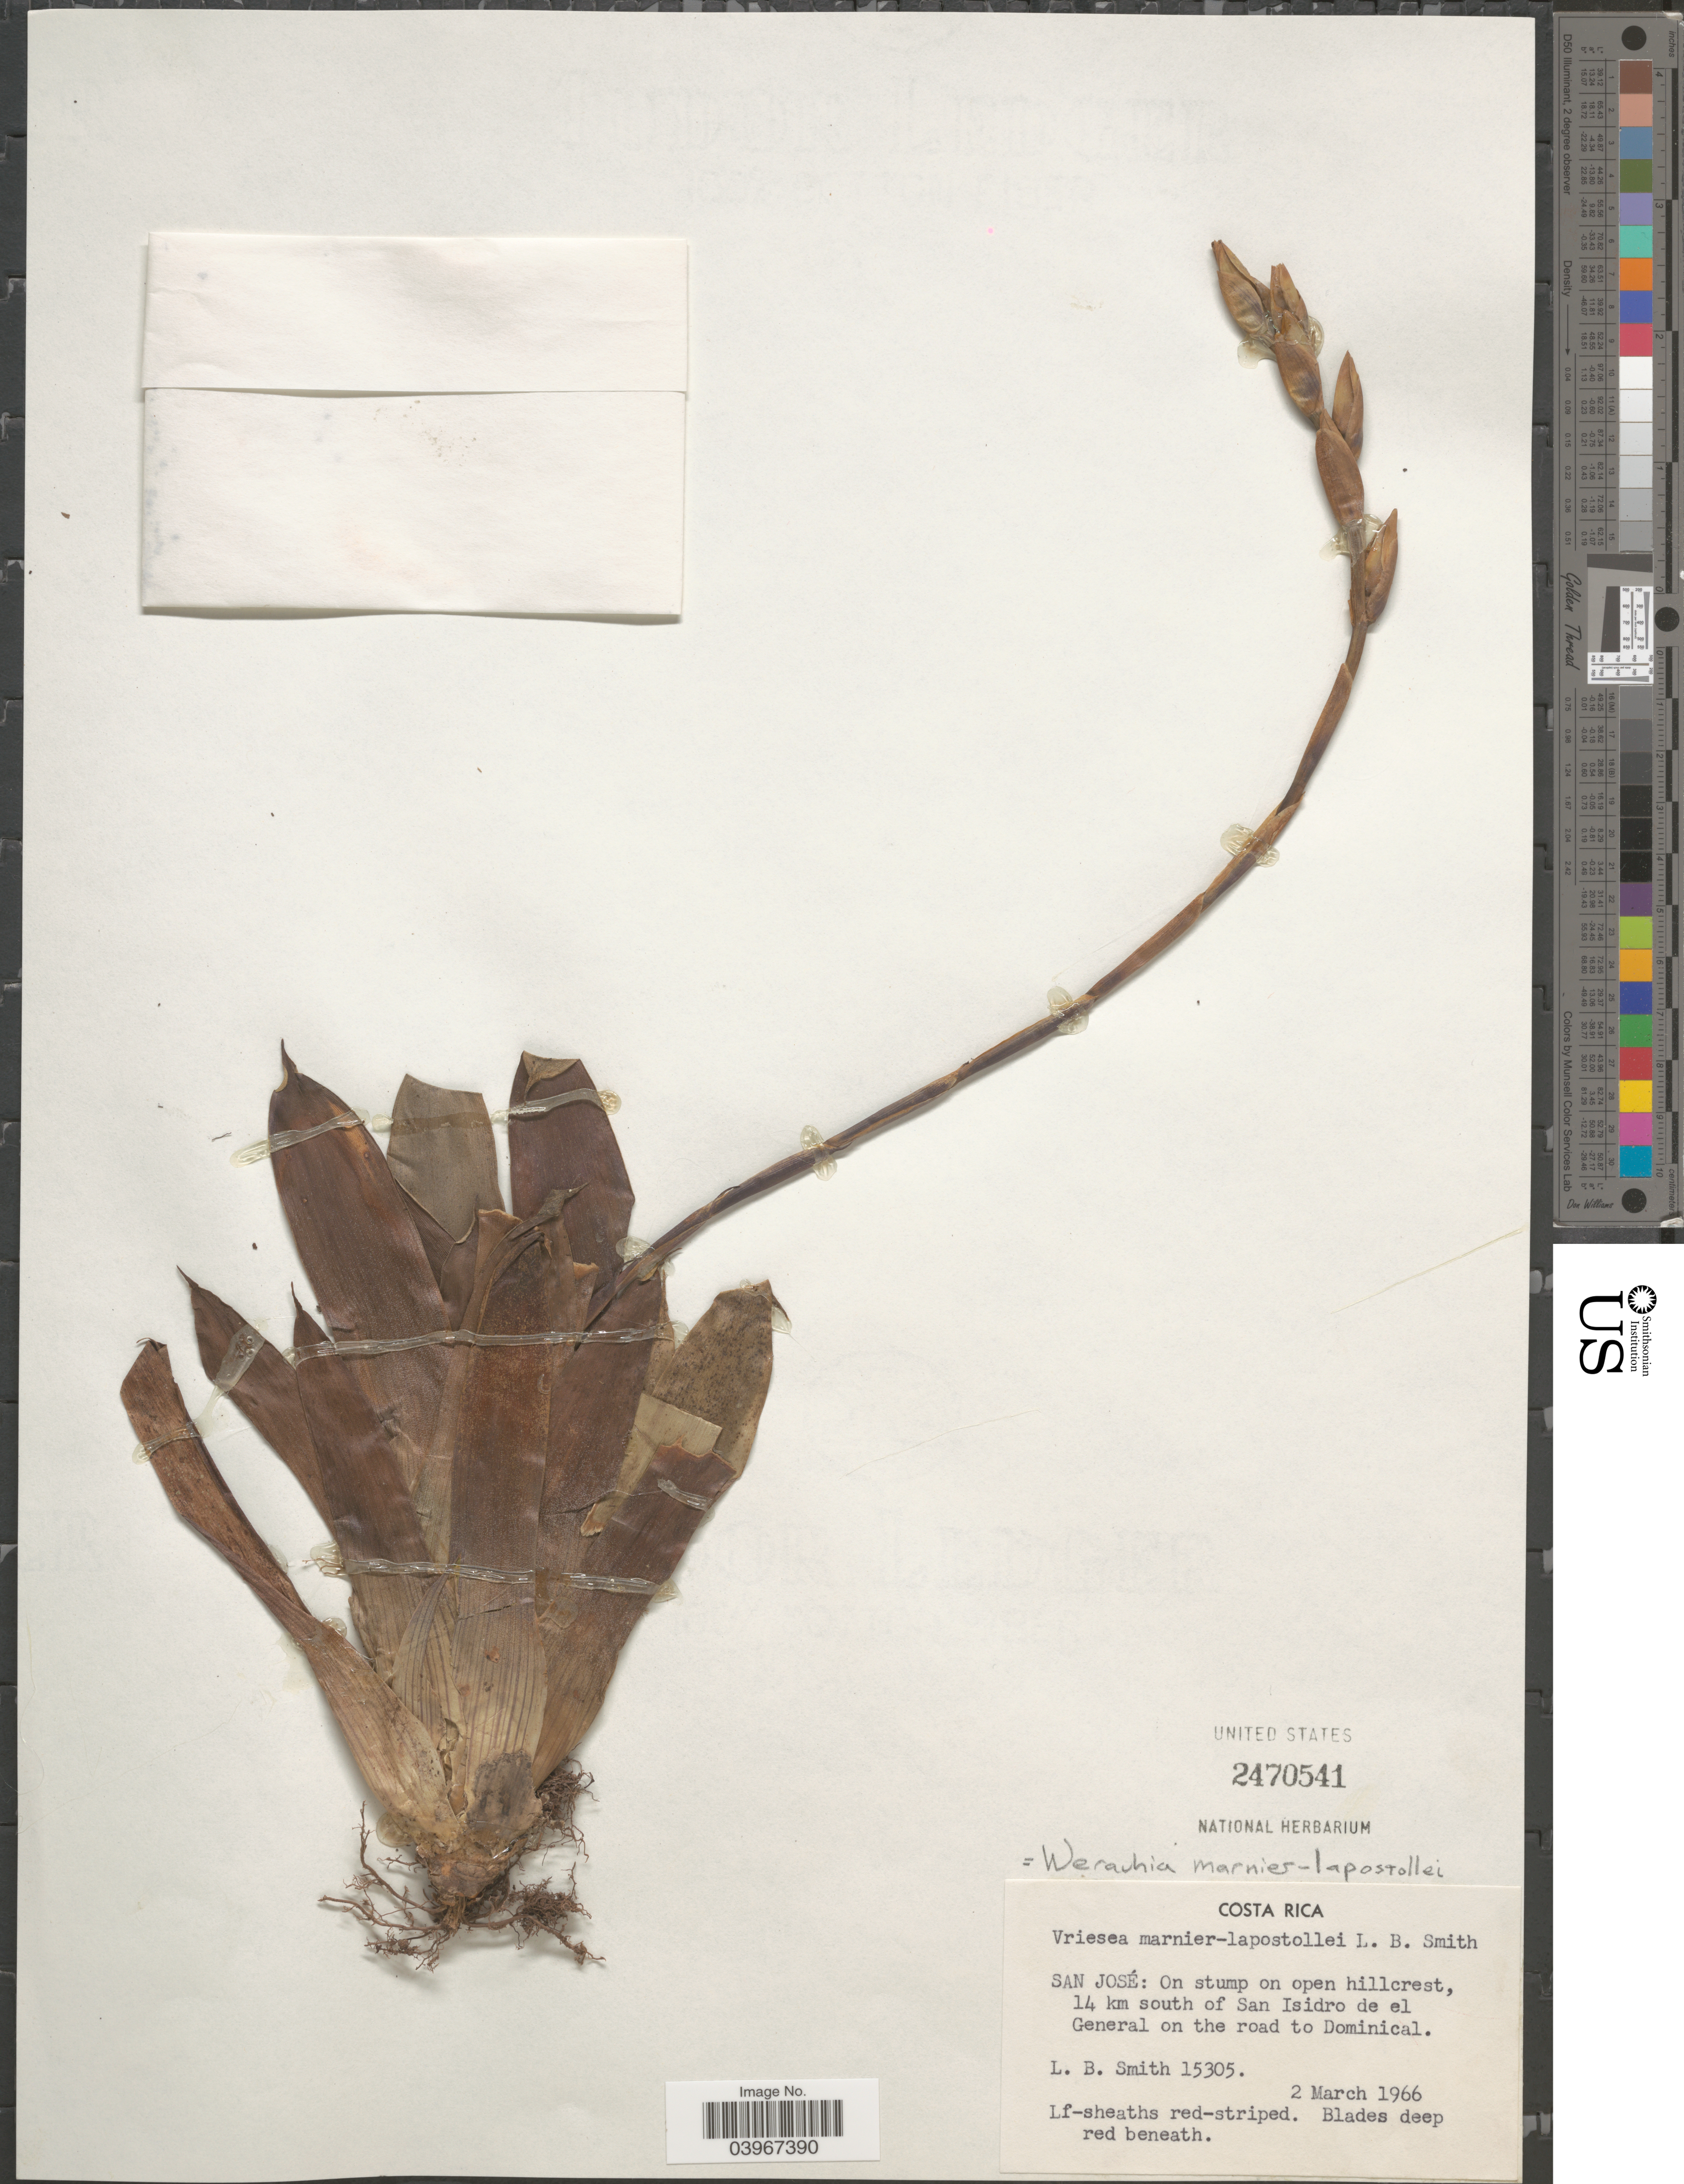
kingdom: Plantae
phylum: Tracheophyta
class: Liliopsida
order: Poales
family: Bromeliaceae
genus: Werauhia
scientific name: Werauhia marnier-lapostollei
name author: (L.B. Sm.) J.R. Grant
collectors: L. Smith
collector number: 15305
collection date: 1966-03-02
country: Costa Rica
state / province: San José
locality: On stump on open hillcrest 14 km south of San Isidro de el General on the road to Dominical.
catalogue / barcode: US 2470541